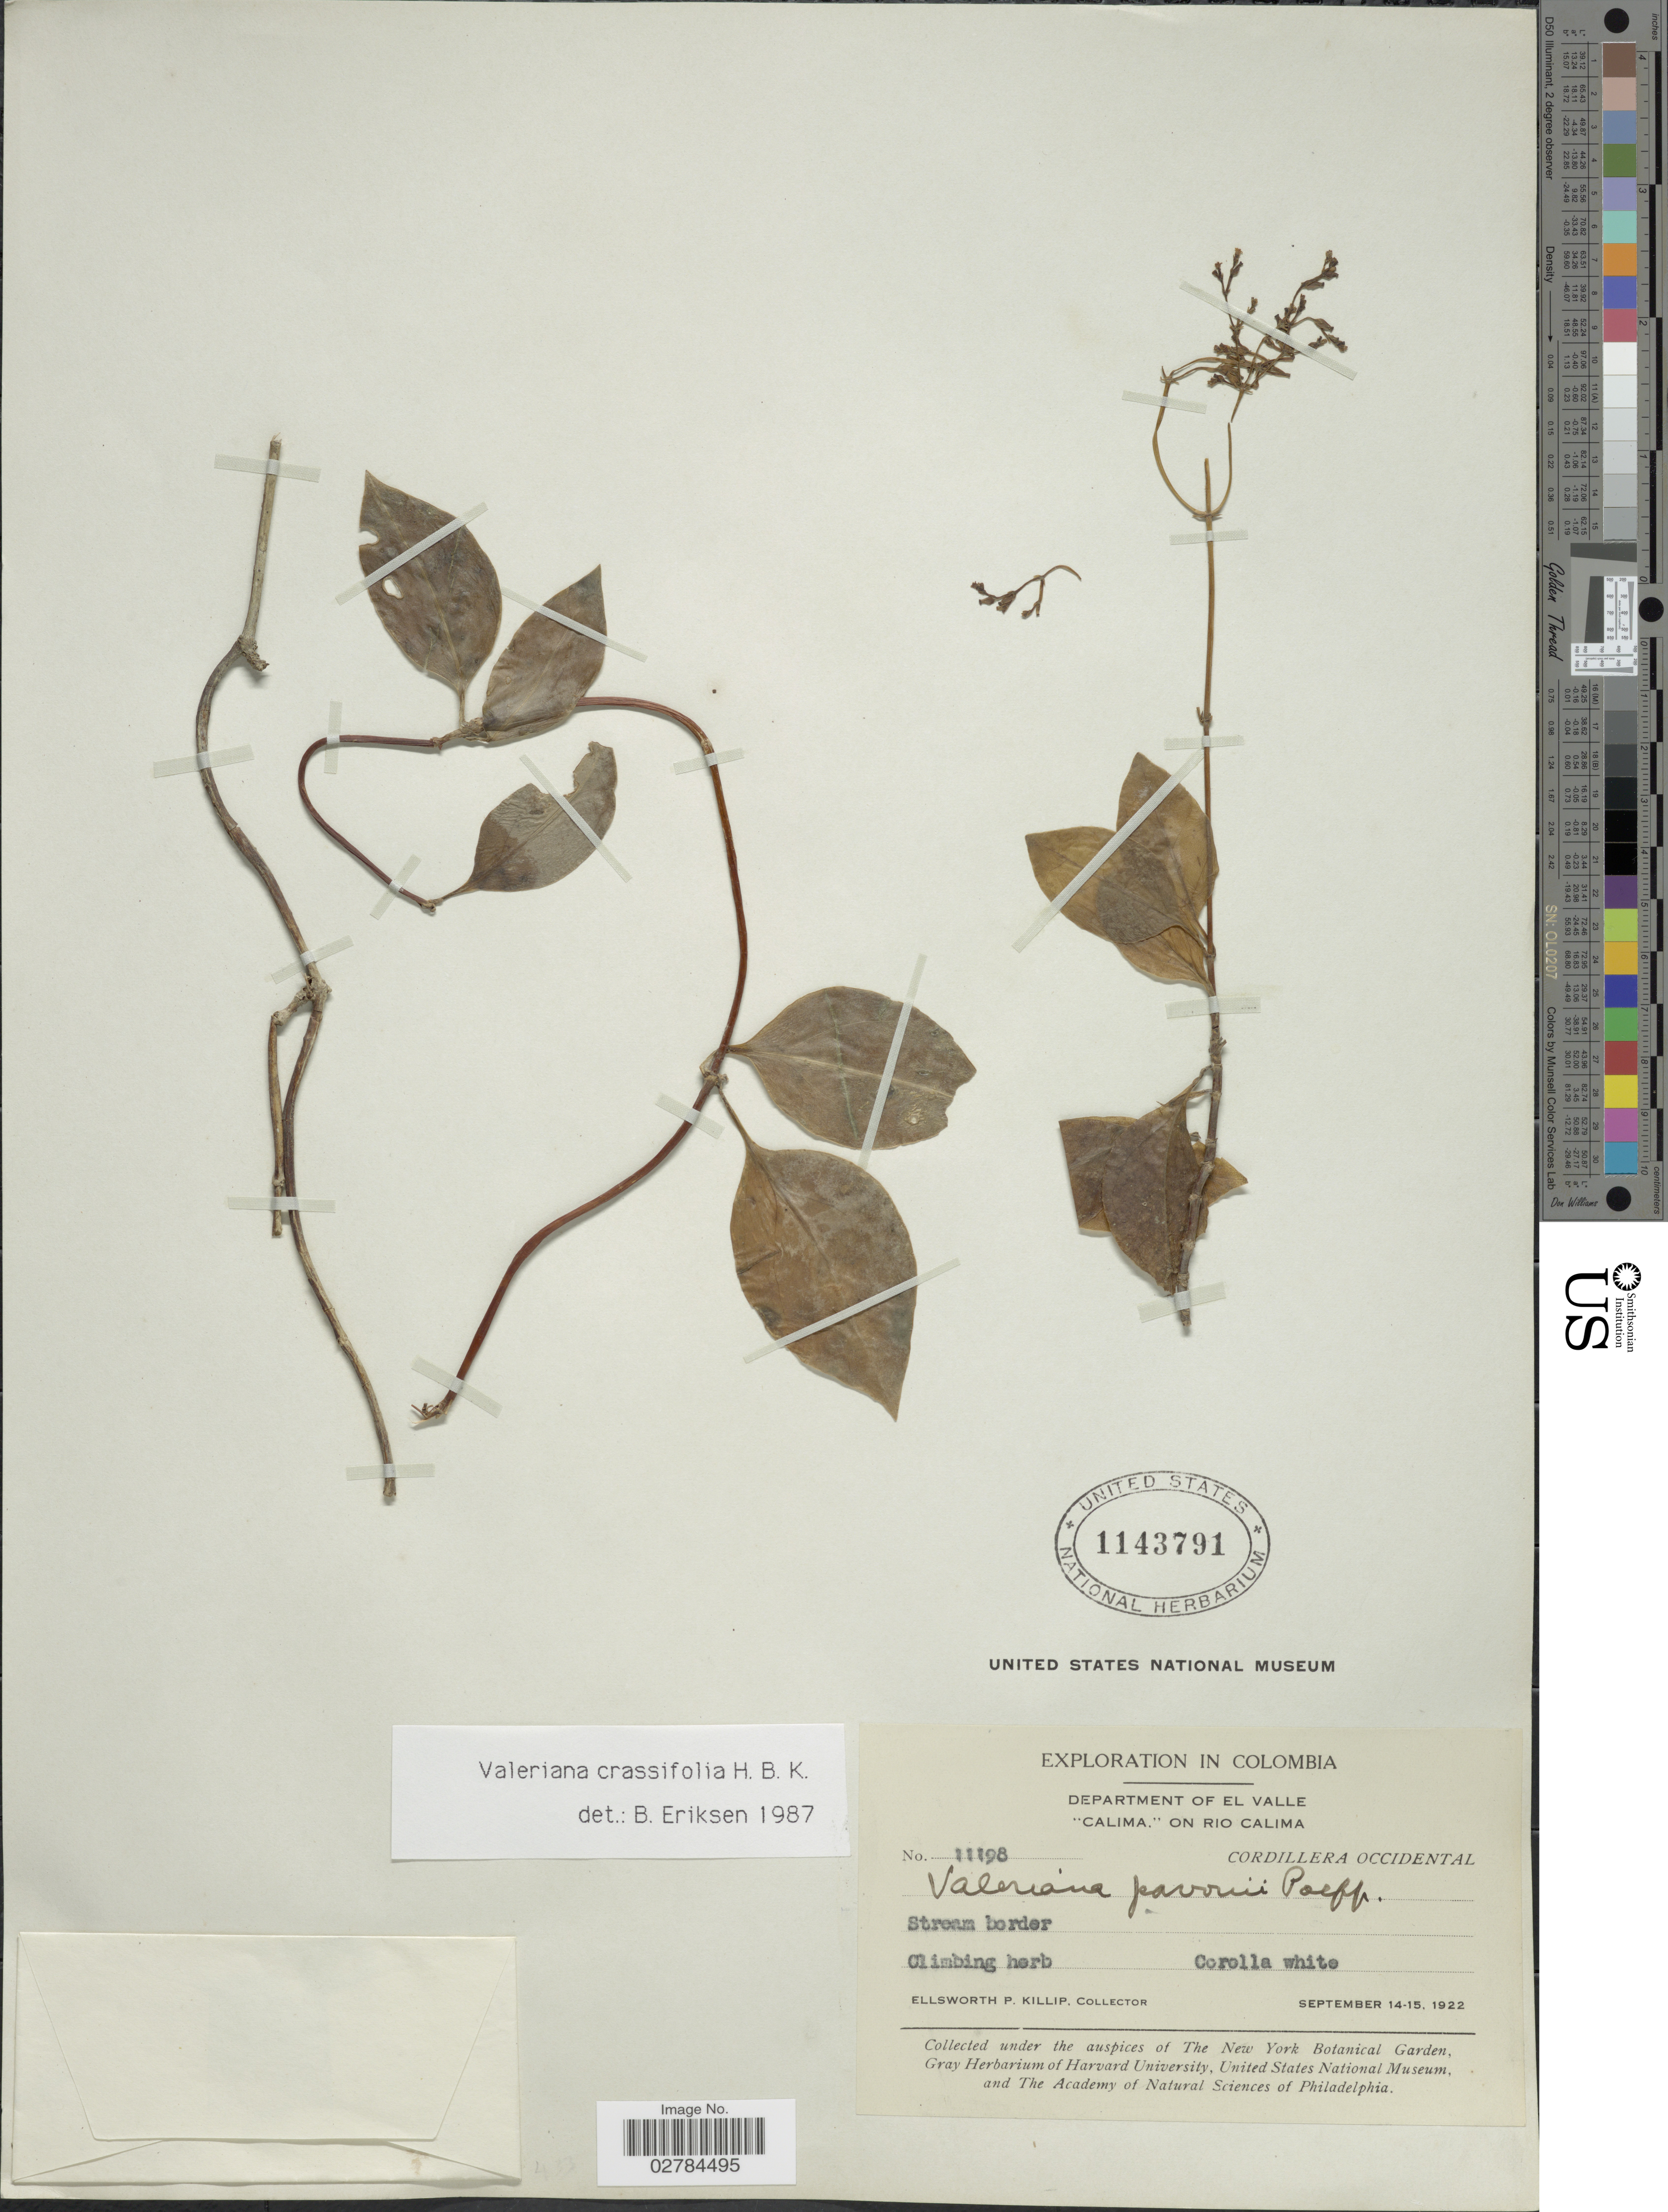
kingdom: Plantae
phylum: Tracheophyta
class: Magnoliopsida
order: Dipsacales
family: Caprifoliaceae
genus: Valeriana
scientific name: Valeriana crassifolia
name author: Kunth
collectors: E. P. Killip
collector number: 11198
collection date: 1922-09-14/1922-09-15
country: Colombia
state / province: Valle del Cauca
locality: Department of El Valle. "Calima," on Rio Calima. Cordillera Occidental.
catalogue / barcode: US 1143791